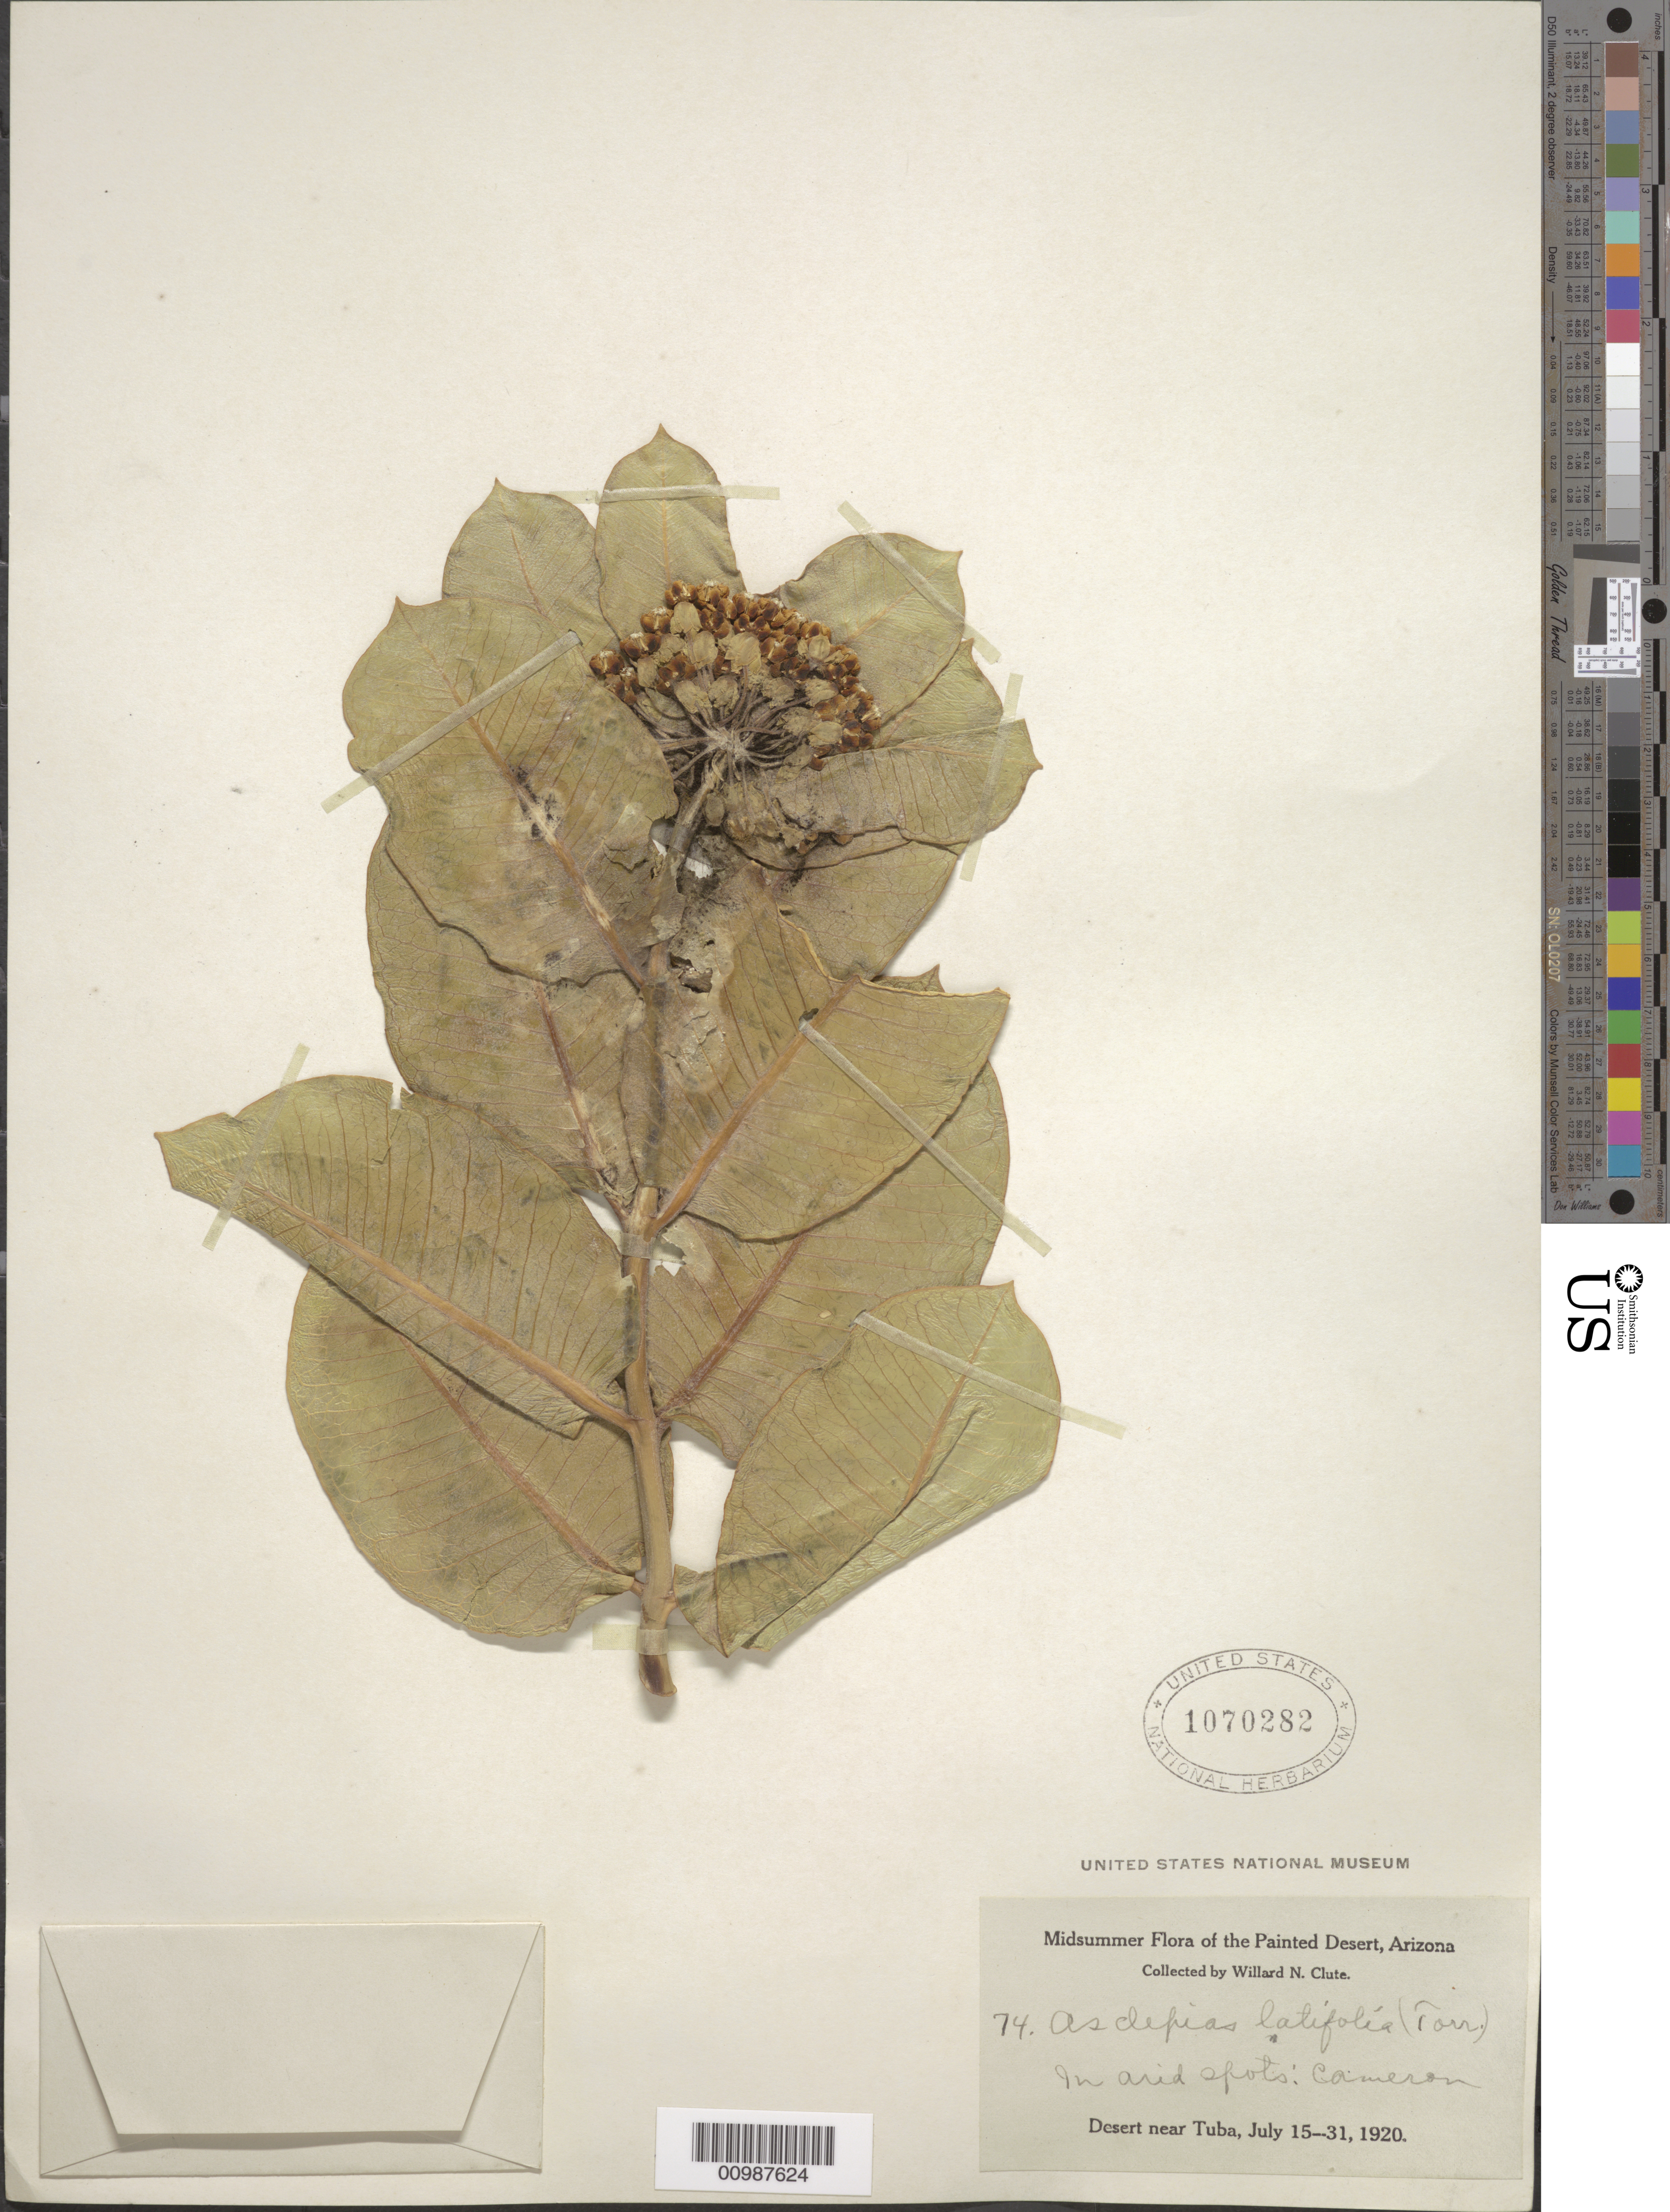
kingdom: Plantae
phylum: Tracheophyta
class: Magnoliopsida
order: Gentianales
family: Apocynaceae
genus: Asclepias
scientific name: Asclepias latifolia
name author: Torr.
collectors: W. N. Clute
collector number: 74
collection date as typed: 15 Jul 1920 to 31 Jul 1920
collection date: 1920-07-15/1920-07-31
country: United States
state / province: Arizona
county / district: Coconino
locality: In arid spots: Cameron; Desert near Tuba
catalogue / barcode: US 1070282